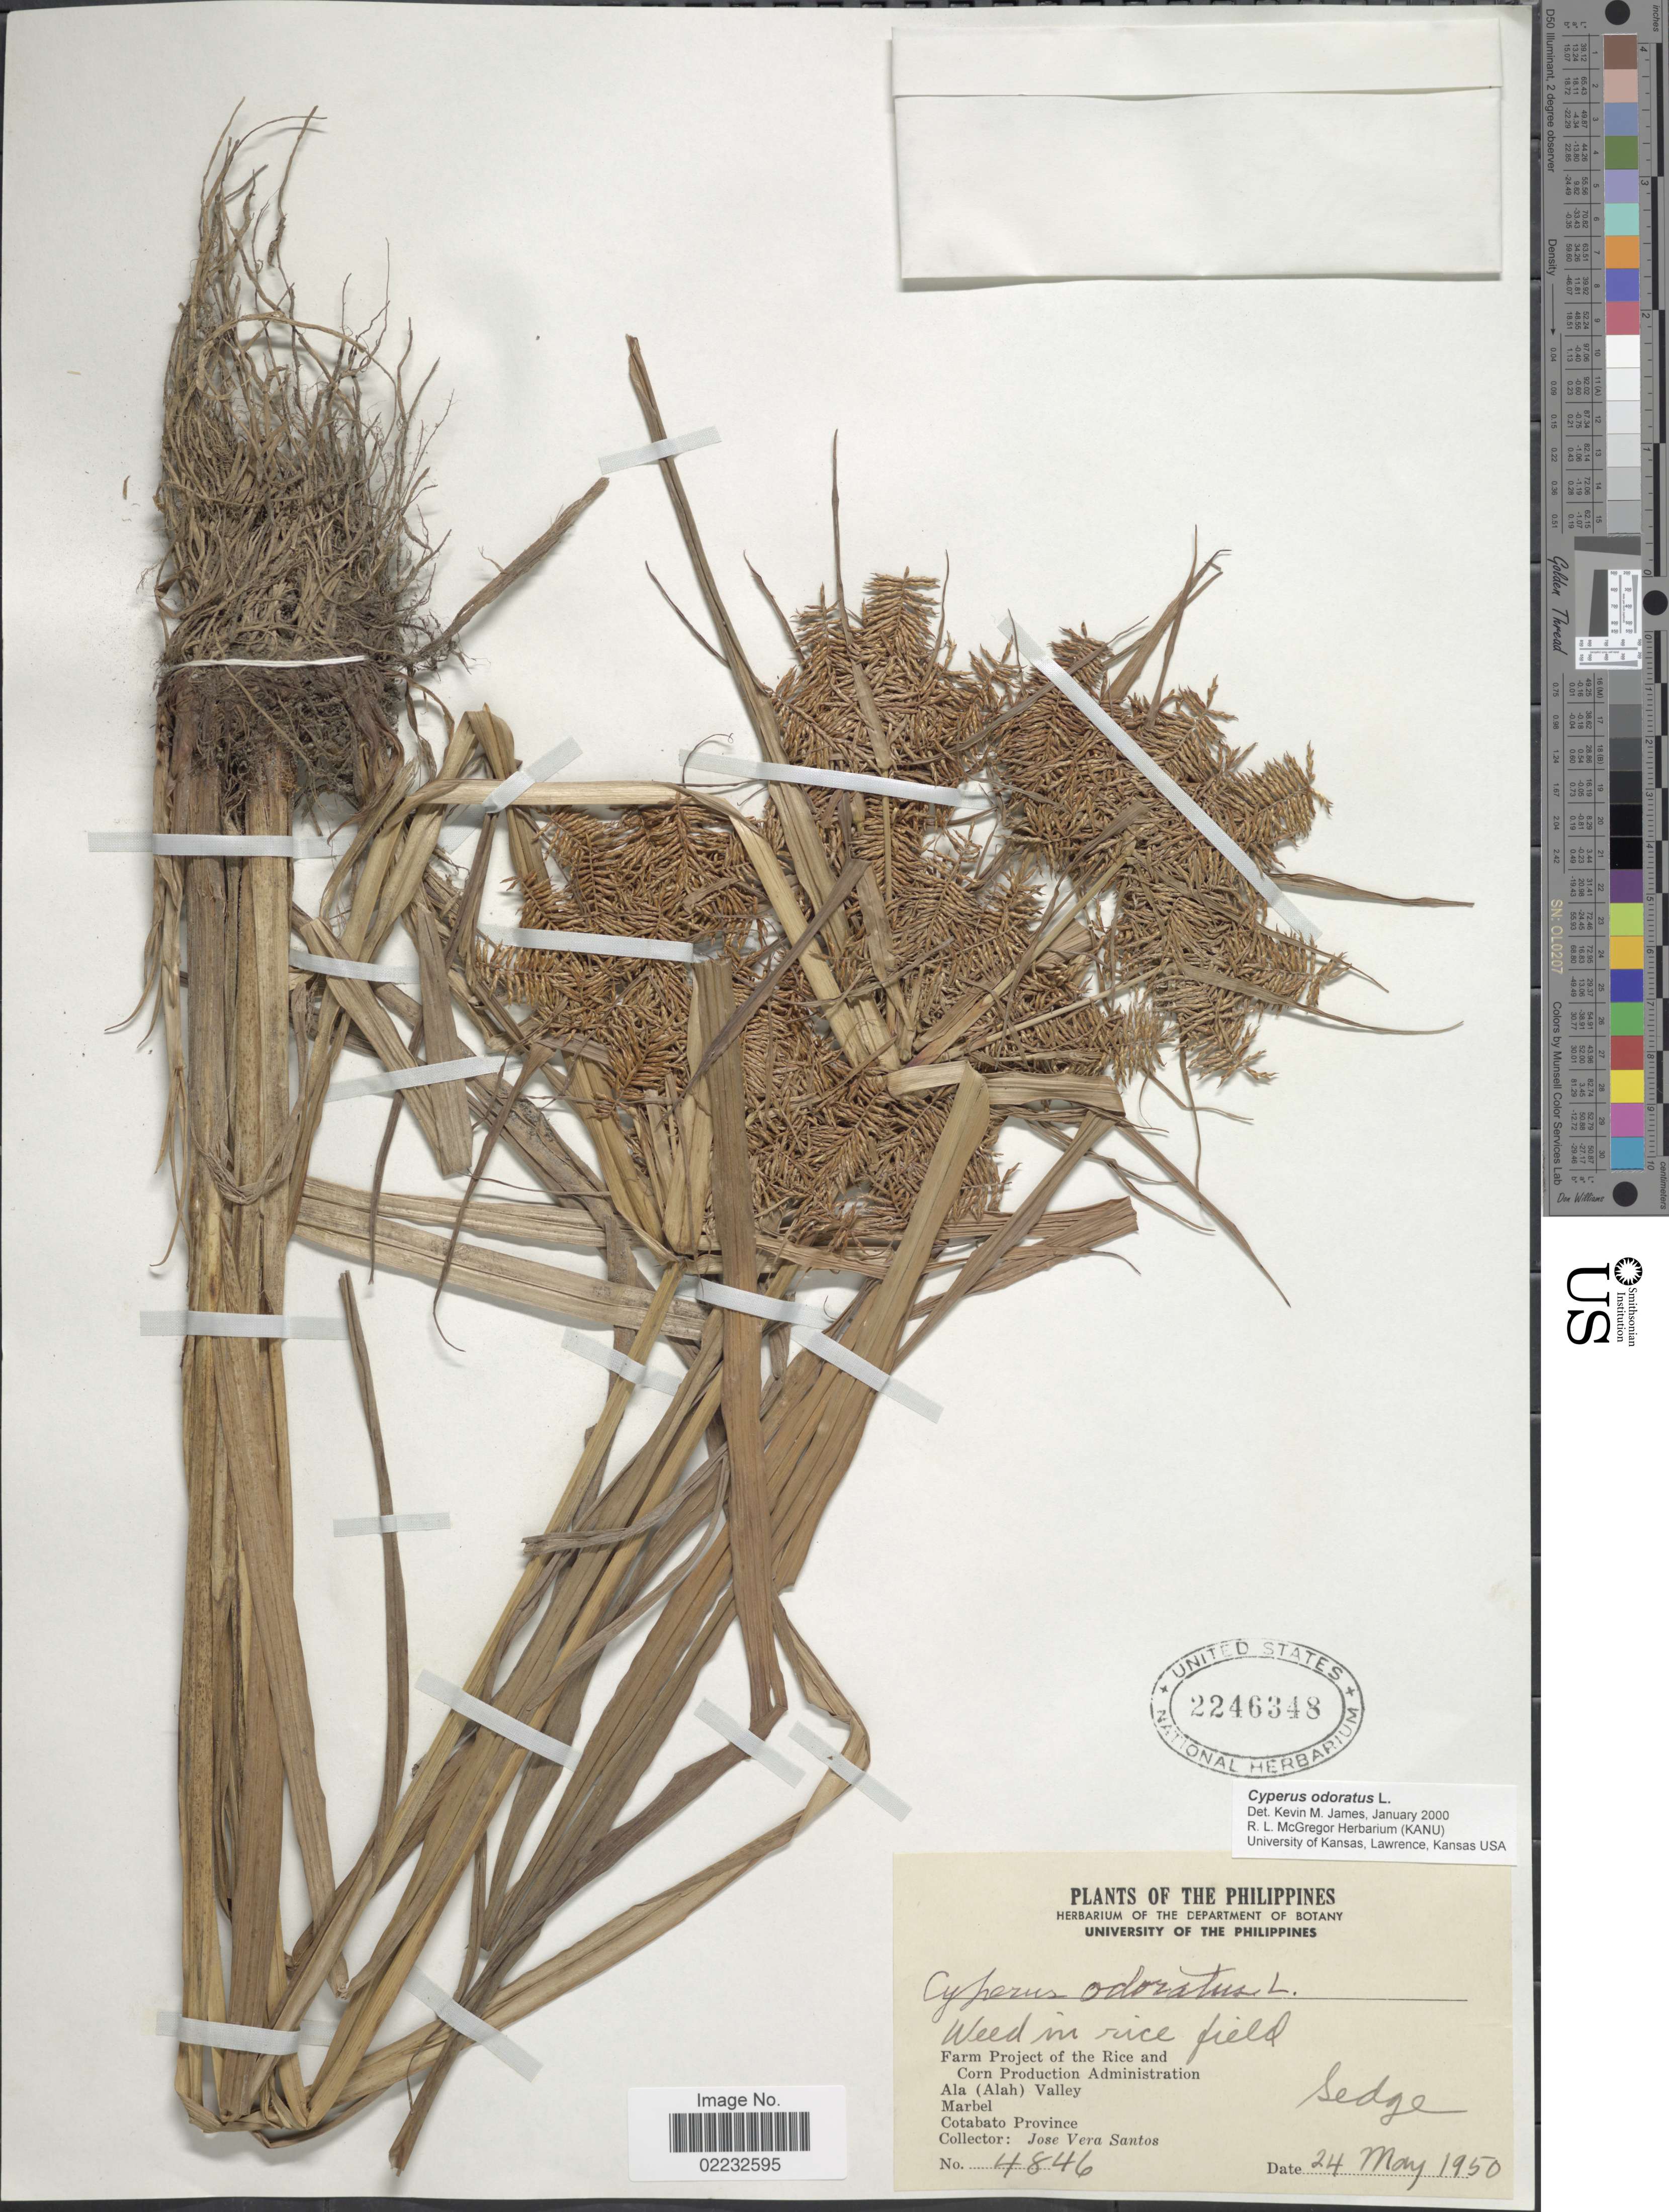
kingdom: Plantae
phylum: Tracheophyta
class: Liliopsida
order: Poales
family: Cyperaceae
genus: Cyperus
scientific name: Cyperus odoratus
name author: L.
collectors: J. Santos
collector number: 4846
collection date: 1950-05-24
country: Philippines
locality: Ala (Alah) Valley. Marbel. Cotabato Province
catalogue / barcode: US 2246348